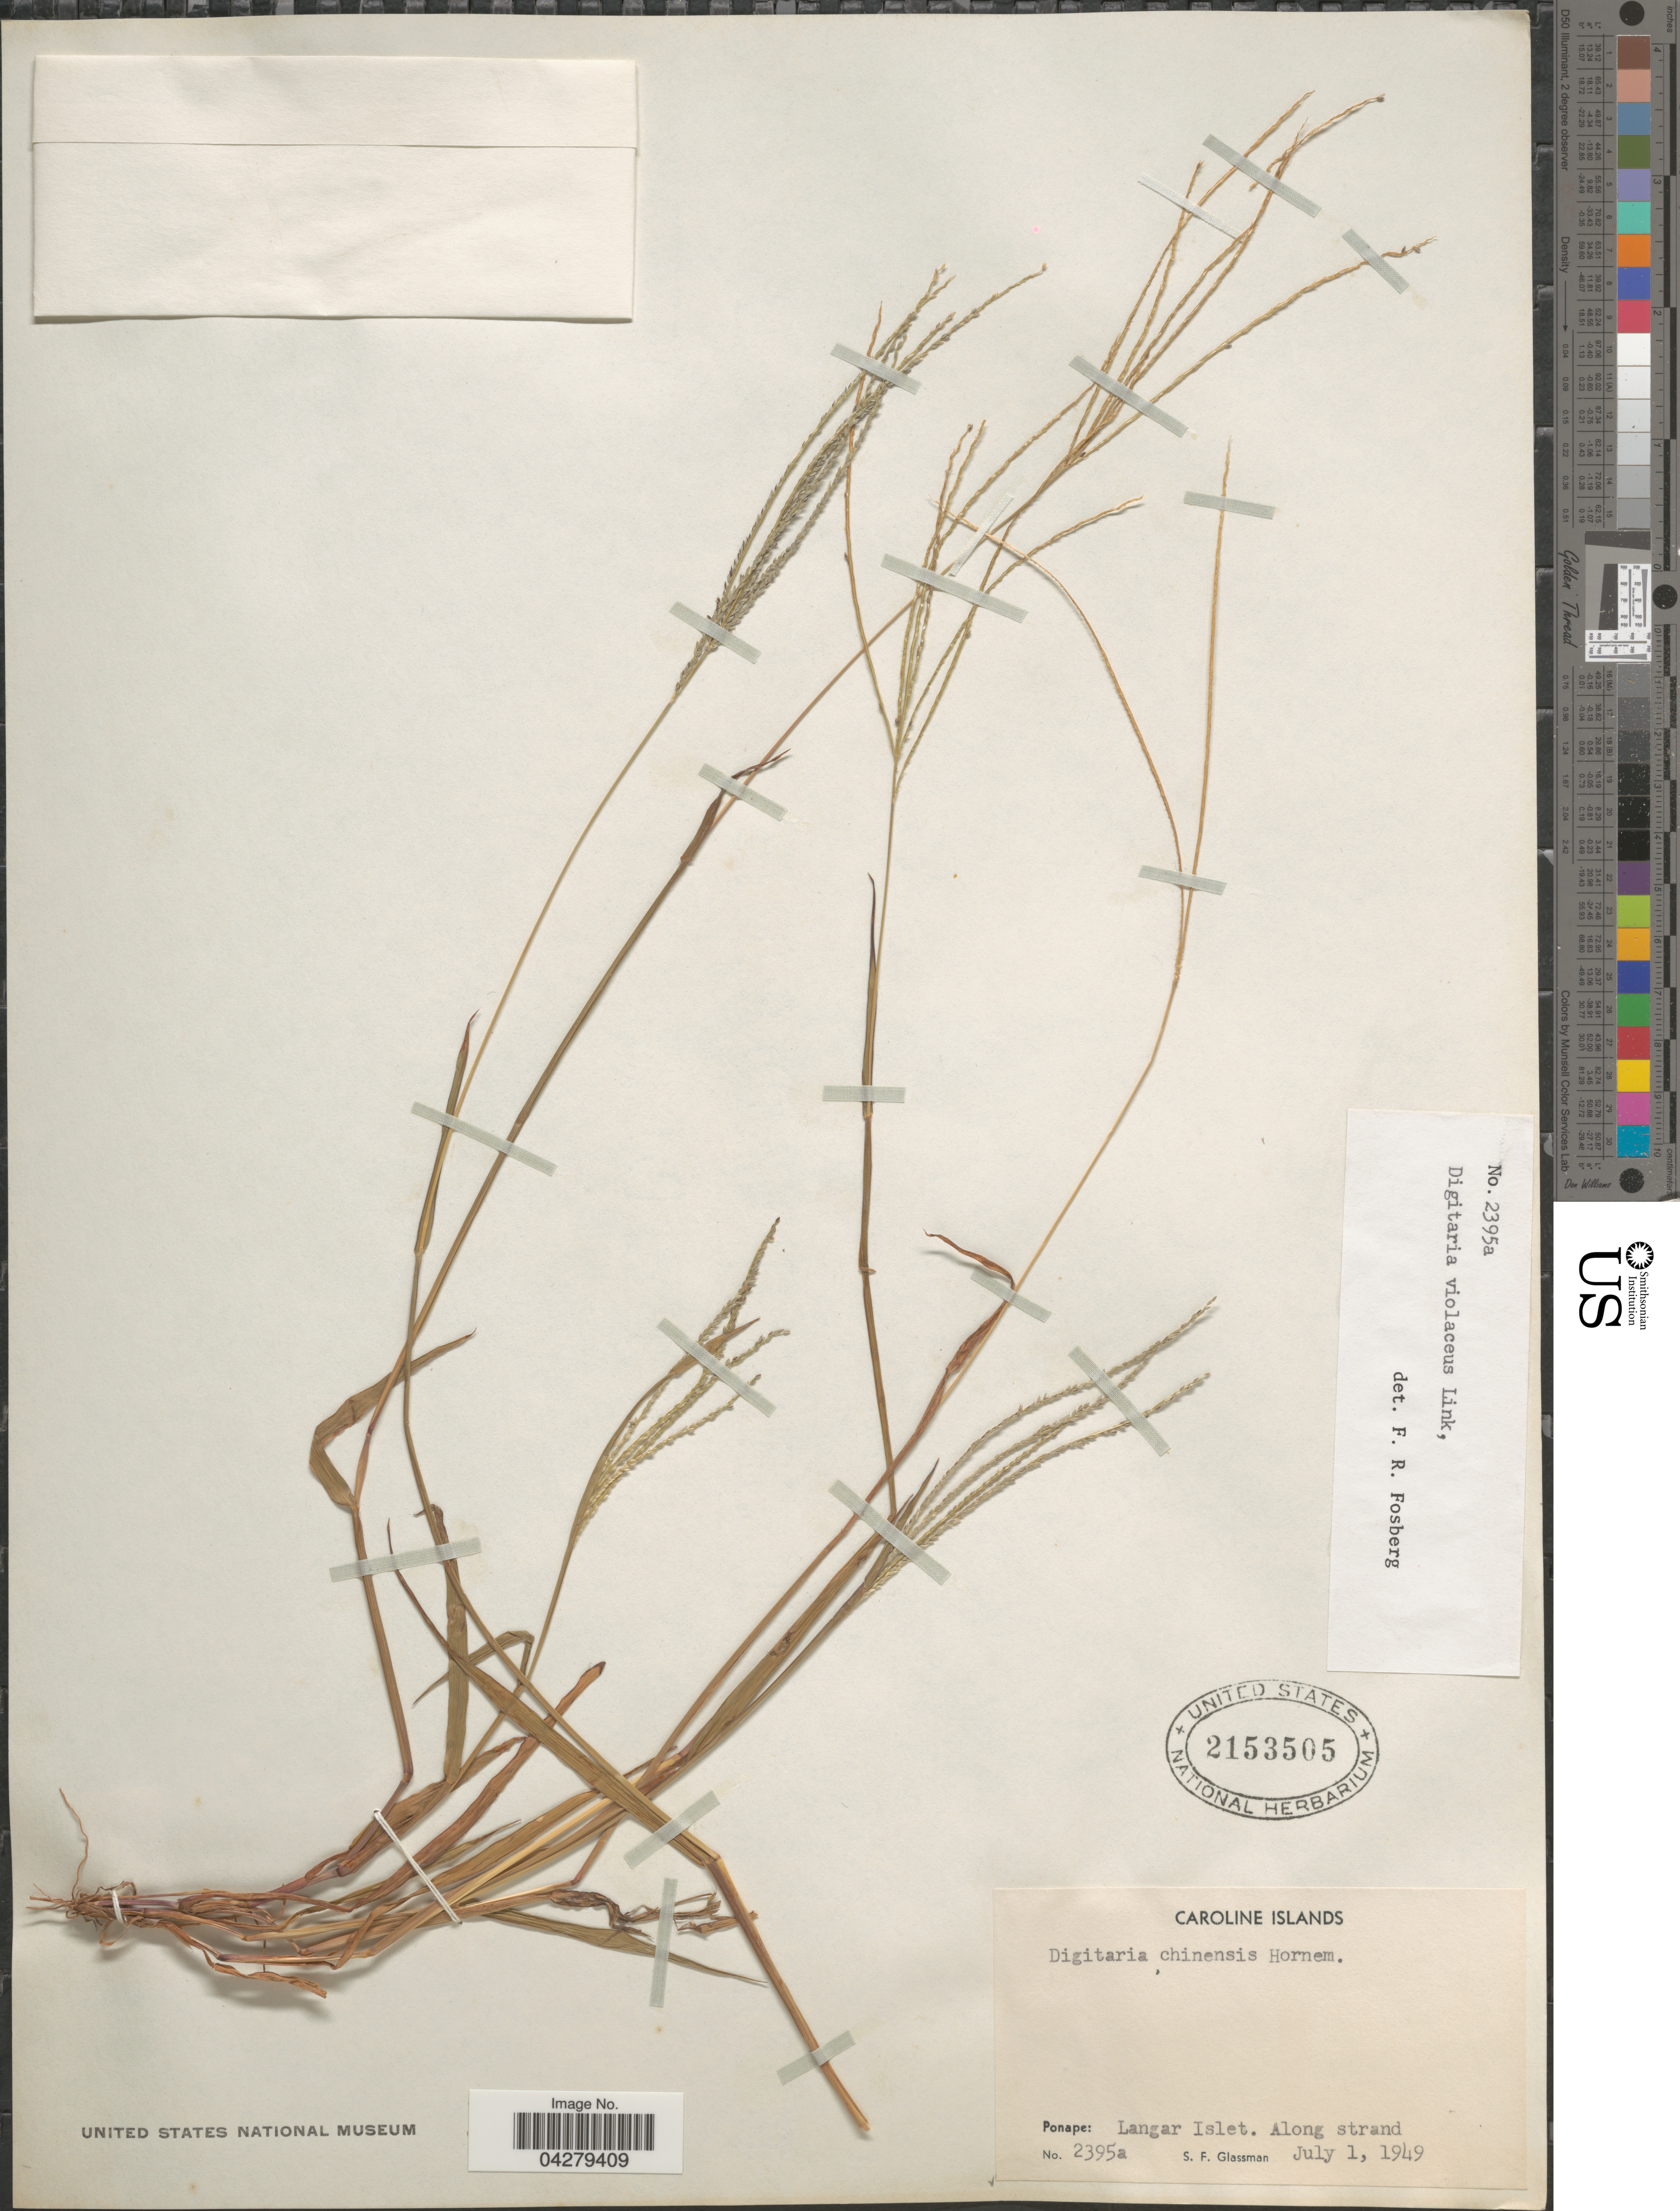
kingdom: Plantae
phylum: Tracheophyta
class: Liliopsida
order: Poales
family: Poaceae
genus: Digitaria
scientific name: Digitaria violascens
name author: Link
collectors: S. F. Glassman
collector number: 2395a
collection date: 1949-07-01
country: Micronesia, Federated States of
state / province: Pohnpei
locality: Caroline Islands. Ponape: Langar Islet.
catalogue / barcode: US 2153505